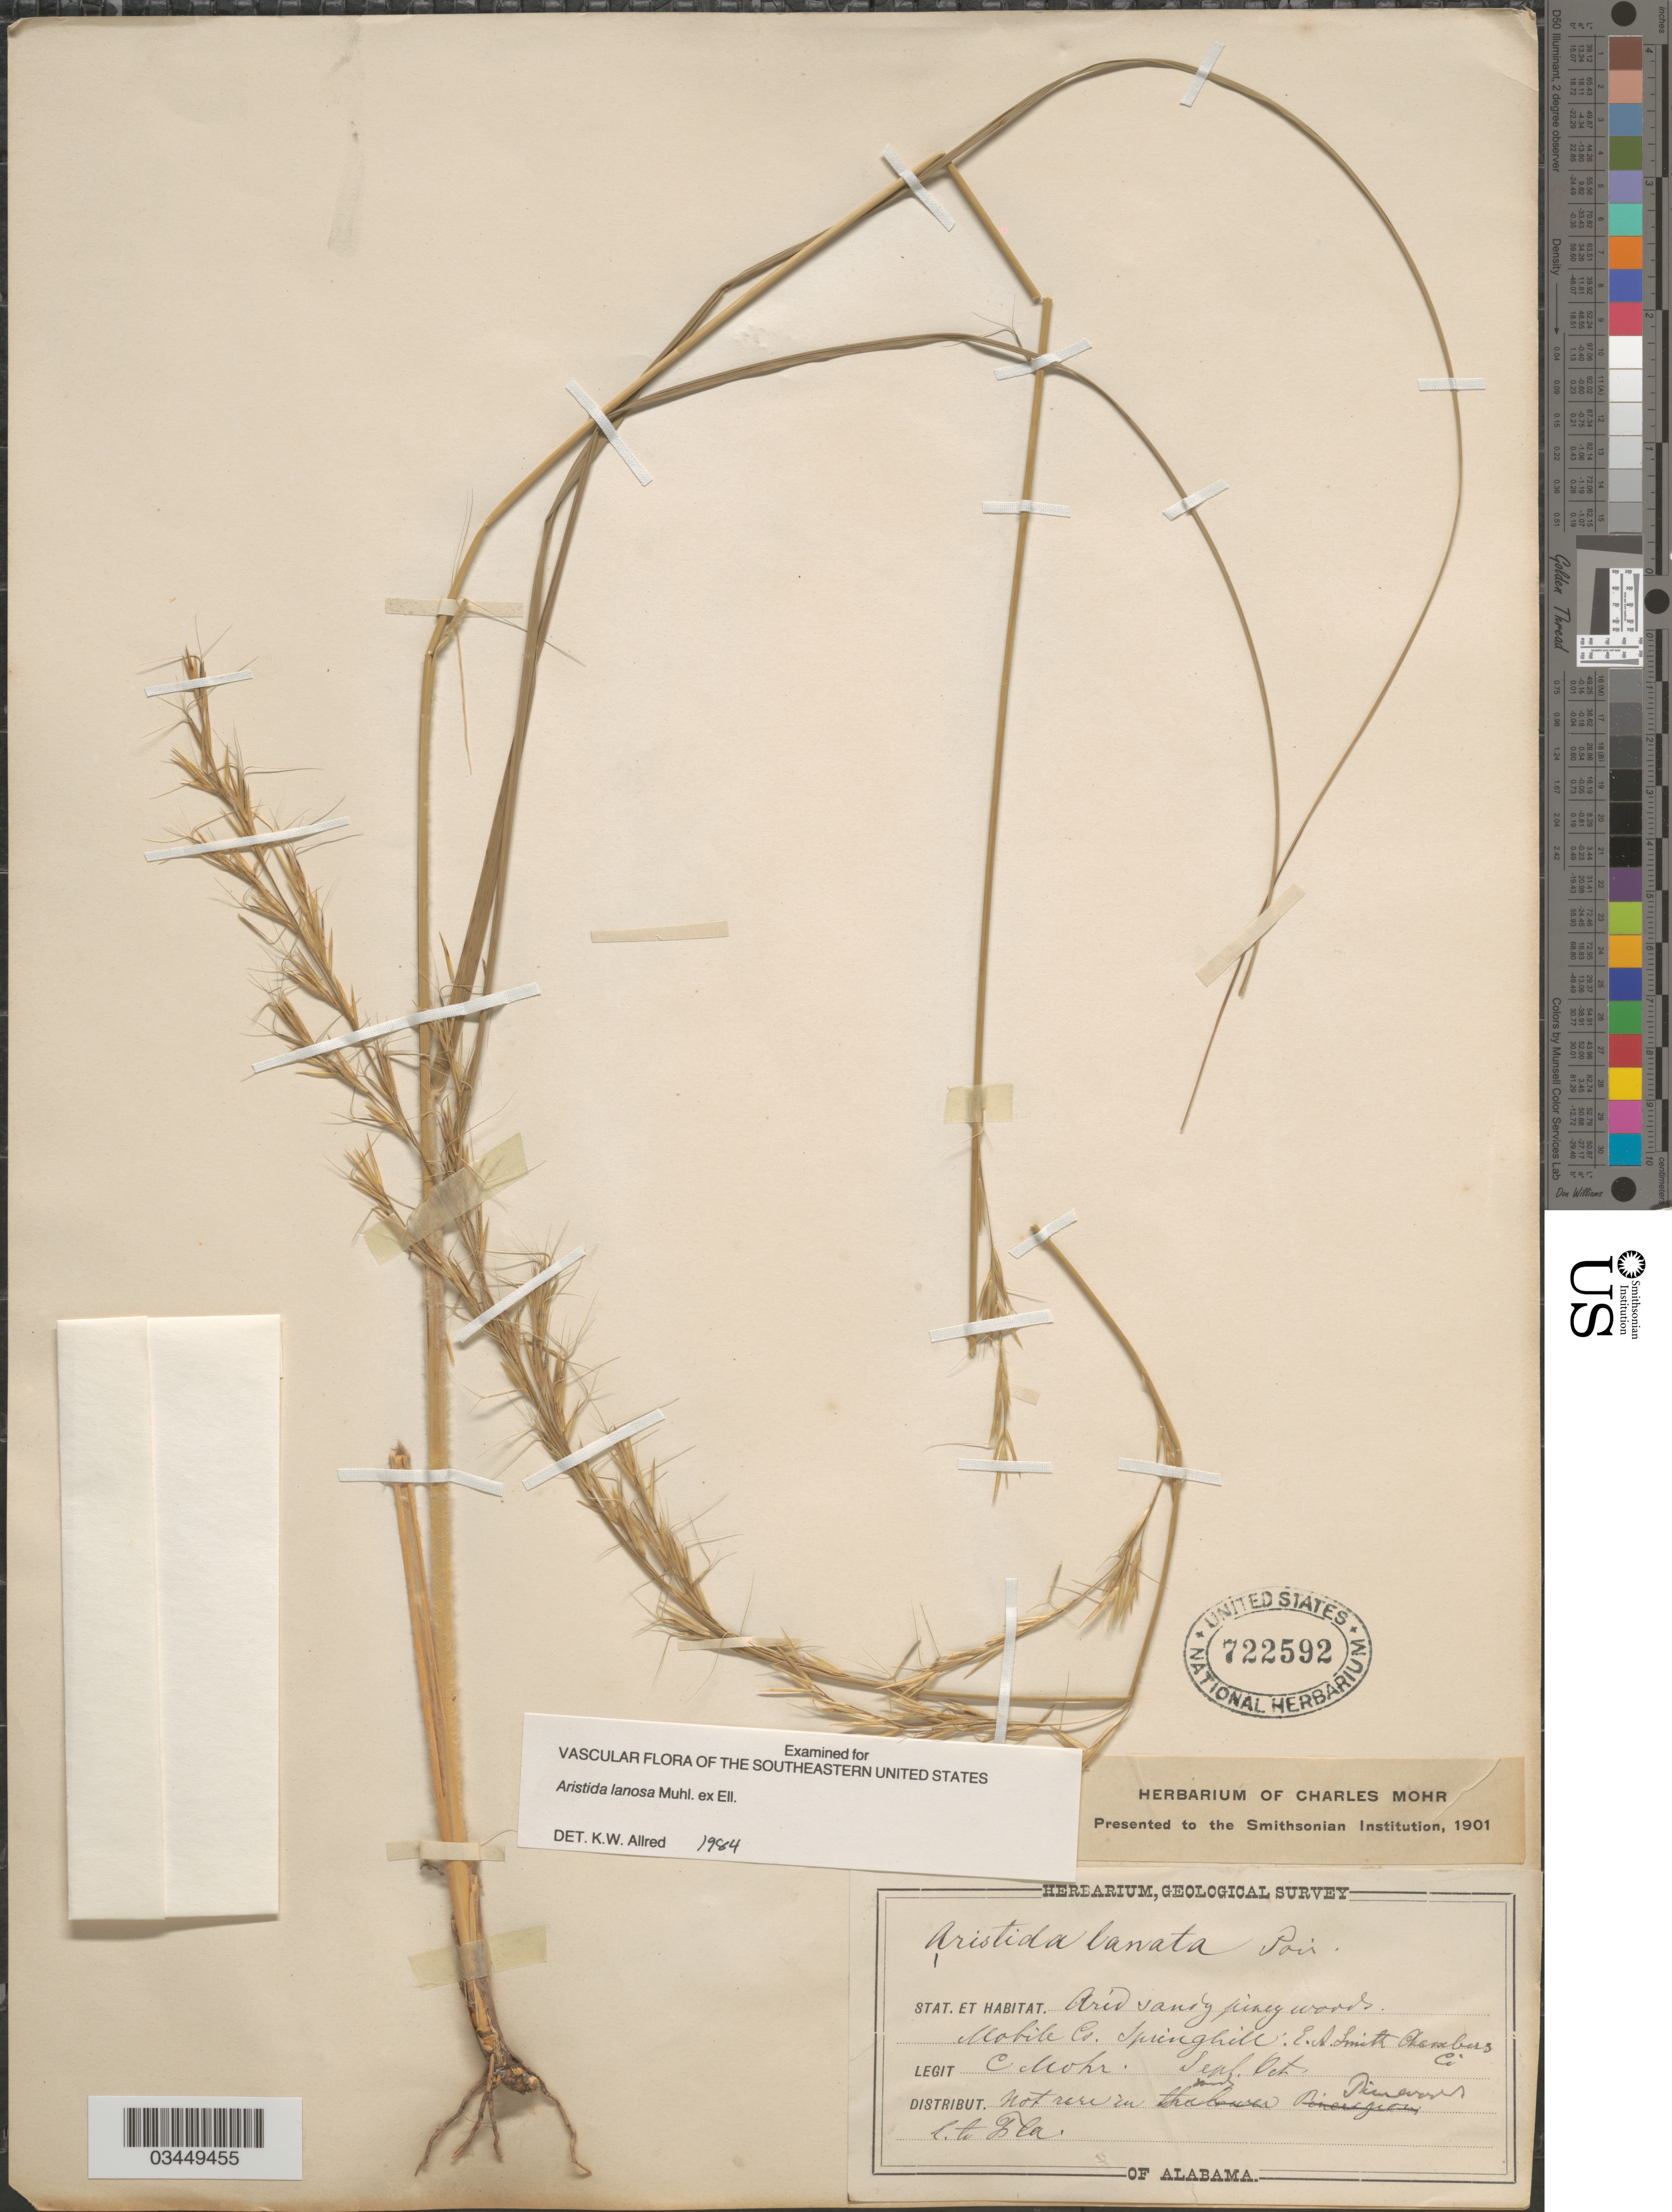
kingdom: Plantae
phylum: Tracheophyta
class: Liliopsida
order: Poales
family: Poaceae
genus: Aristida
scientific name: Aristida lanosa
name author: Muhl.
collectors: C. T. Mohr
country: United States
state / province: Alabama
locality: Geological Survey. Mobile Co. Springhill: E. A. Smith Columbus Co.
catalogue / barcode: US 722592